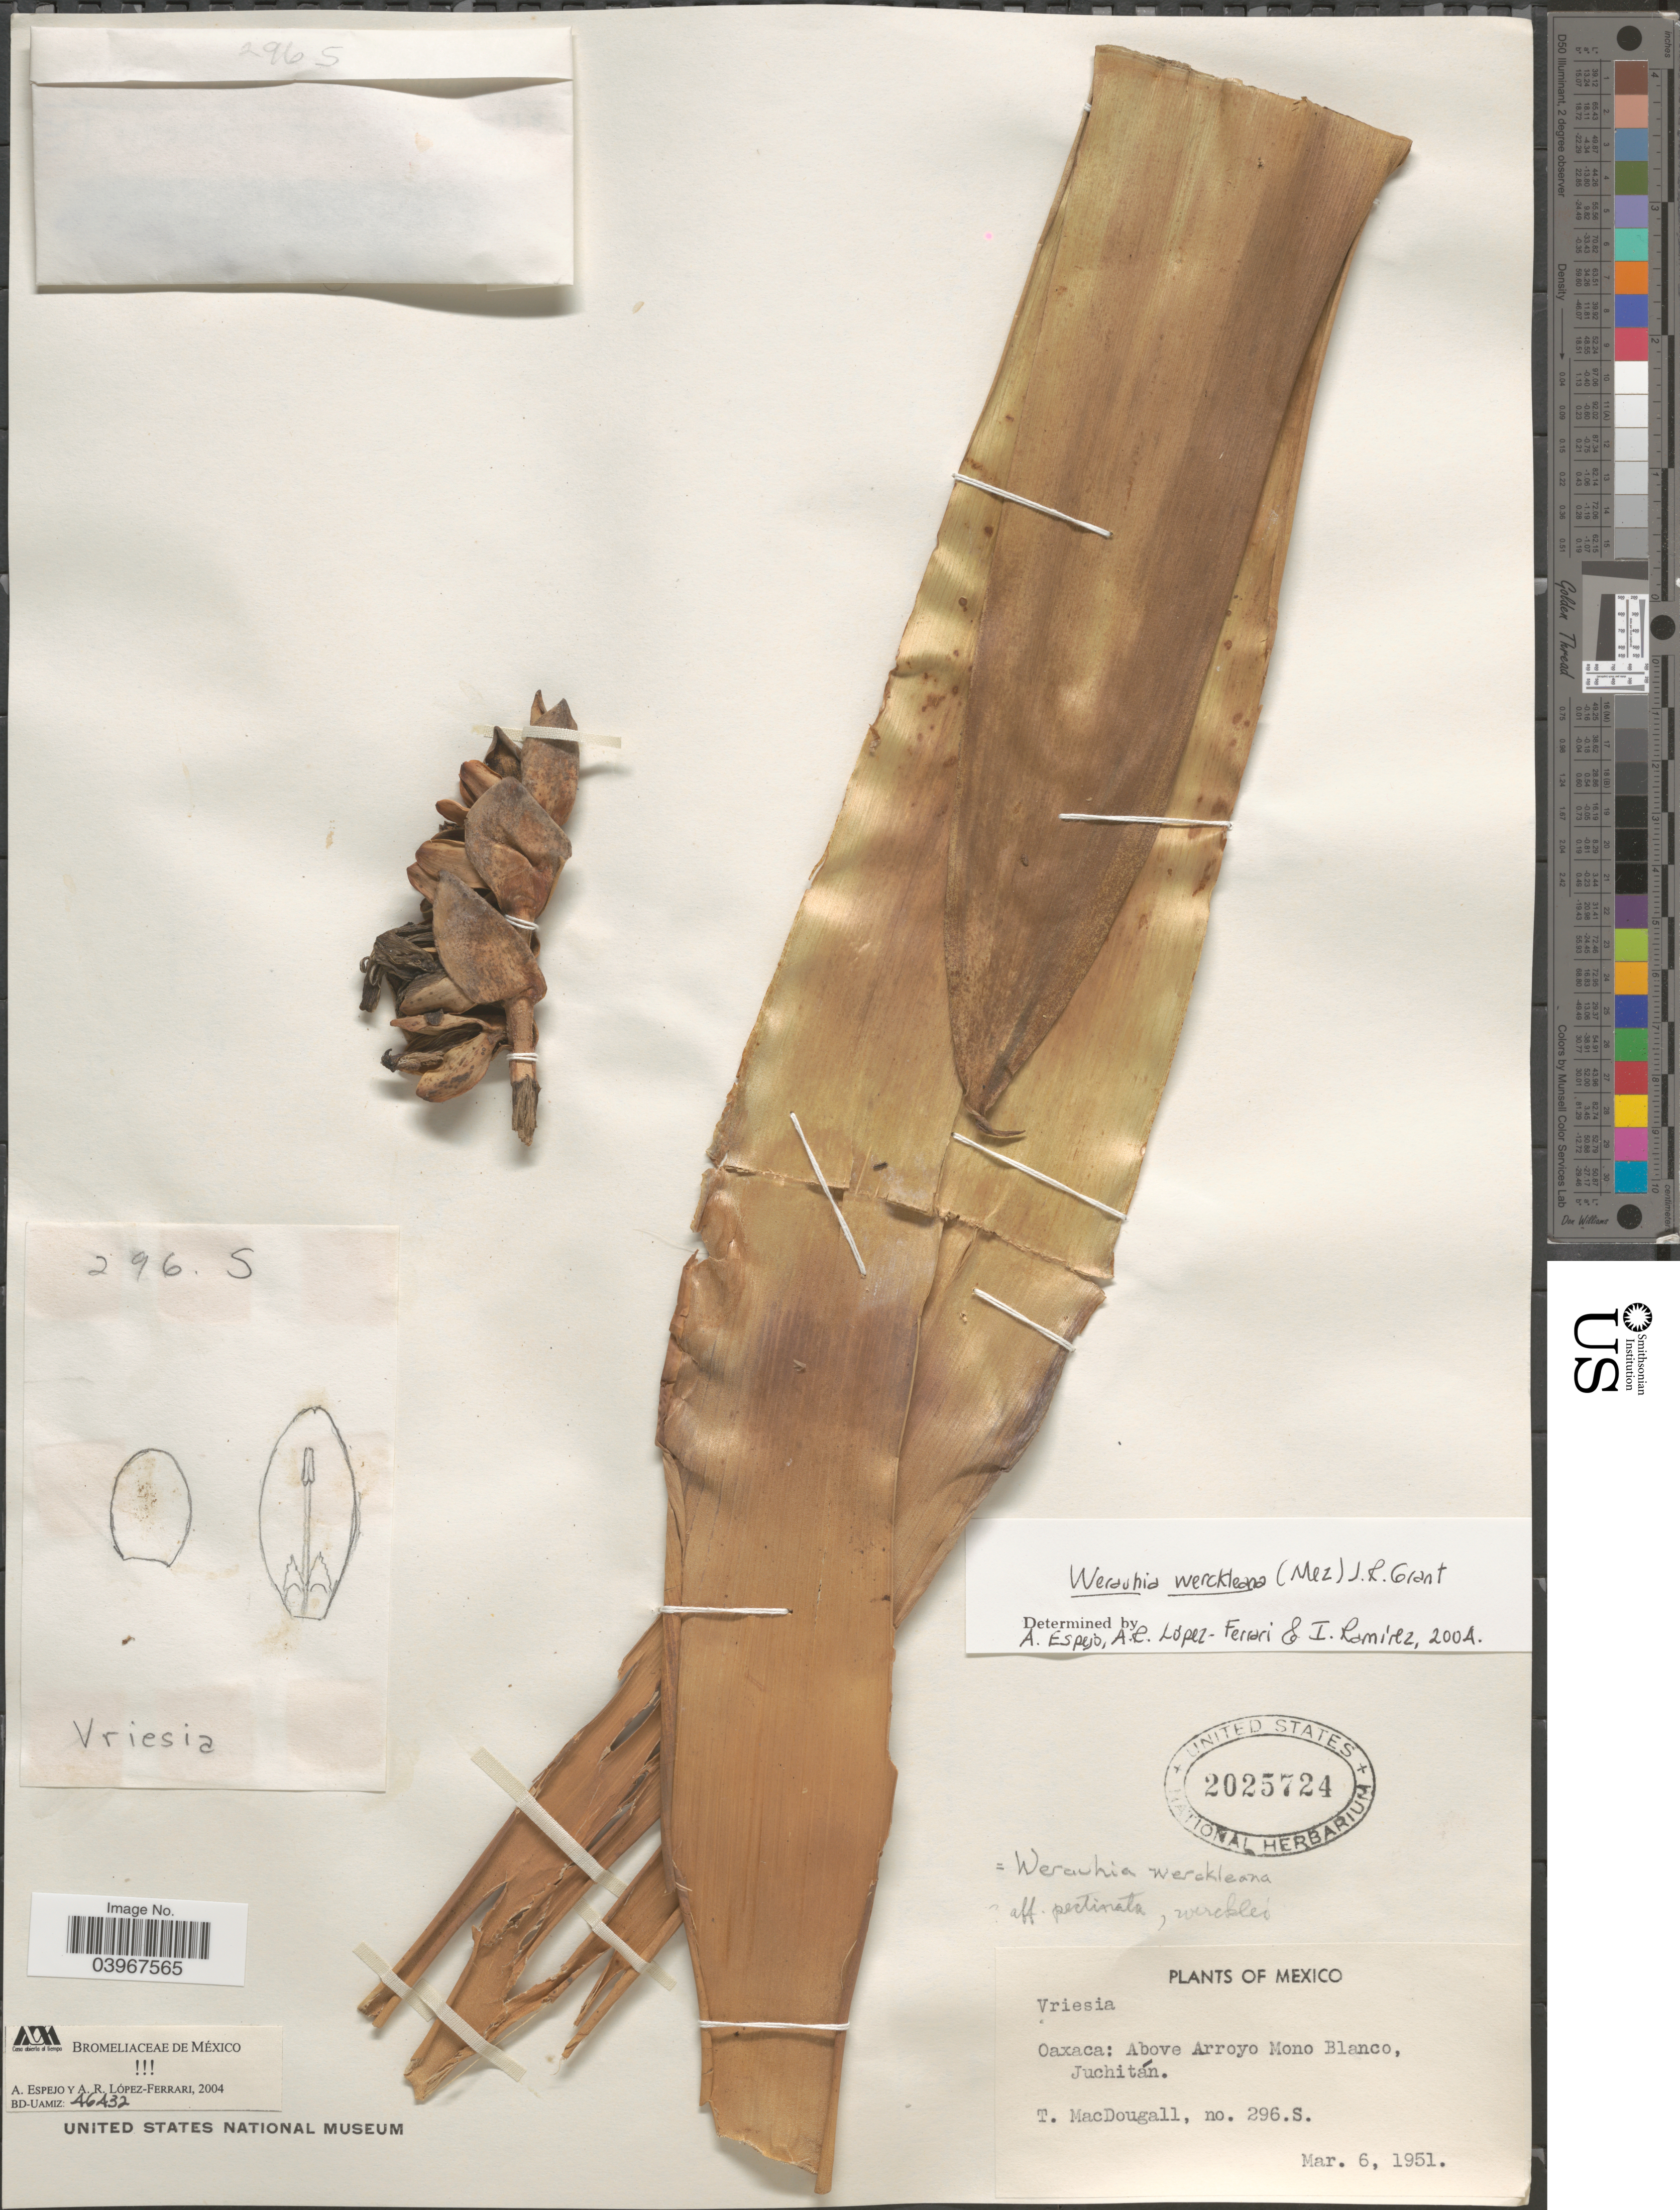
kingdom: Plantae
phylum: Tracheophyta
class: Liliopsida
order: Poales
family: Bromeliaceae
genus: Werauhia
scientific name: Werauhia werckleana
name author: (Mez) J.R. Grant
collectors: T. B. MacDougall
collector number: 296S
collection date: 1951-03-06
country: Mexico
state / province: Oaxaca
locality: Above Arroyo Mono Blanco, Juchitán.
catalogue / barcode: US 2025724